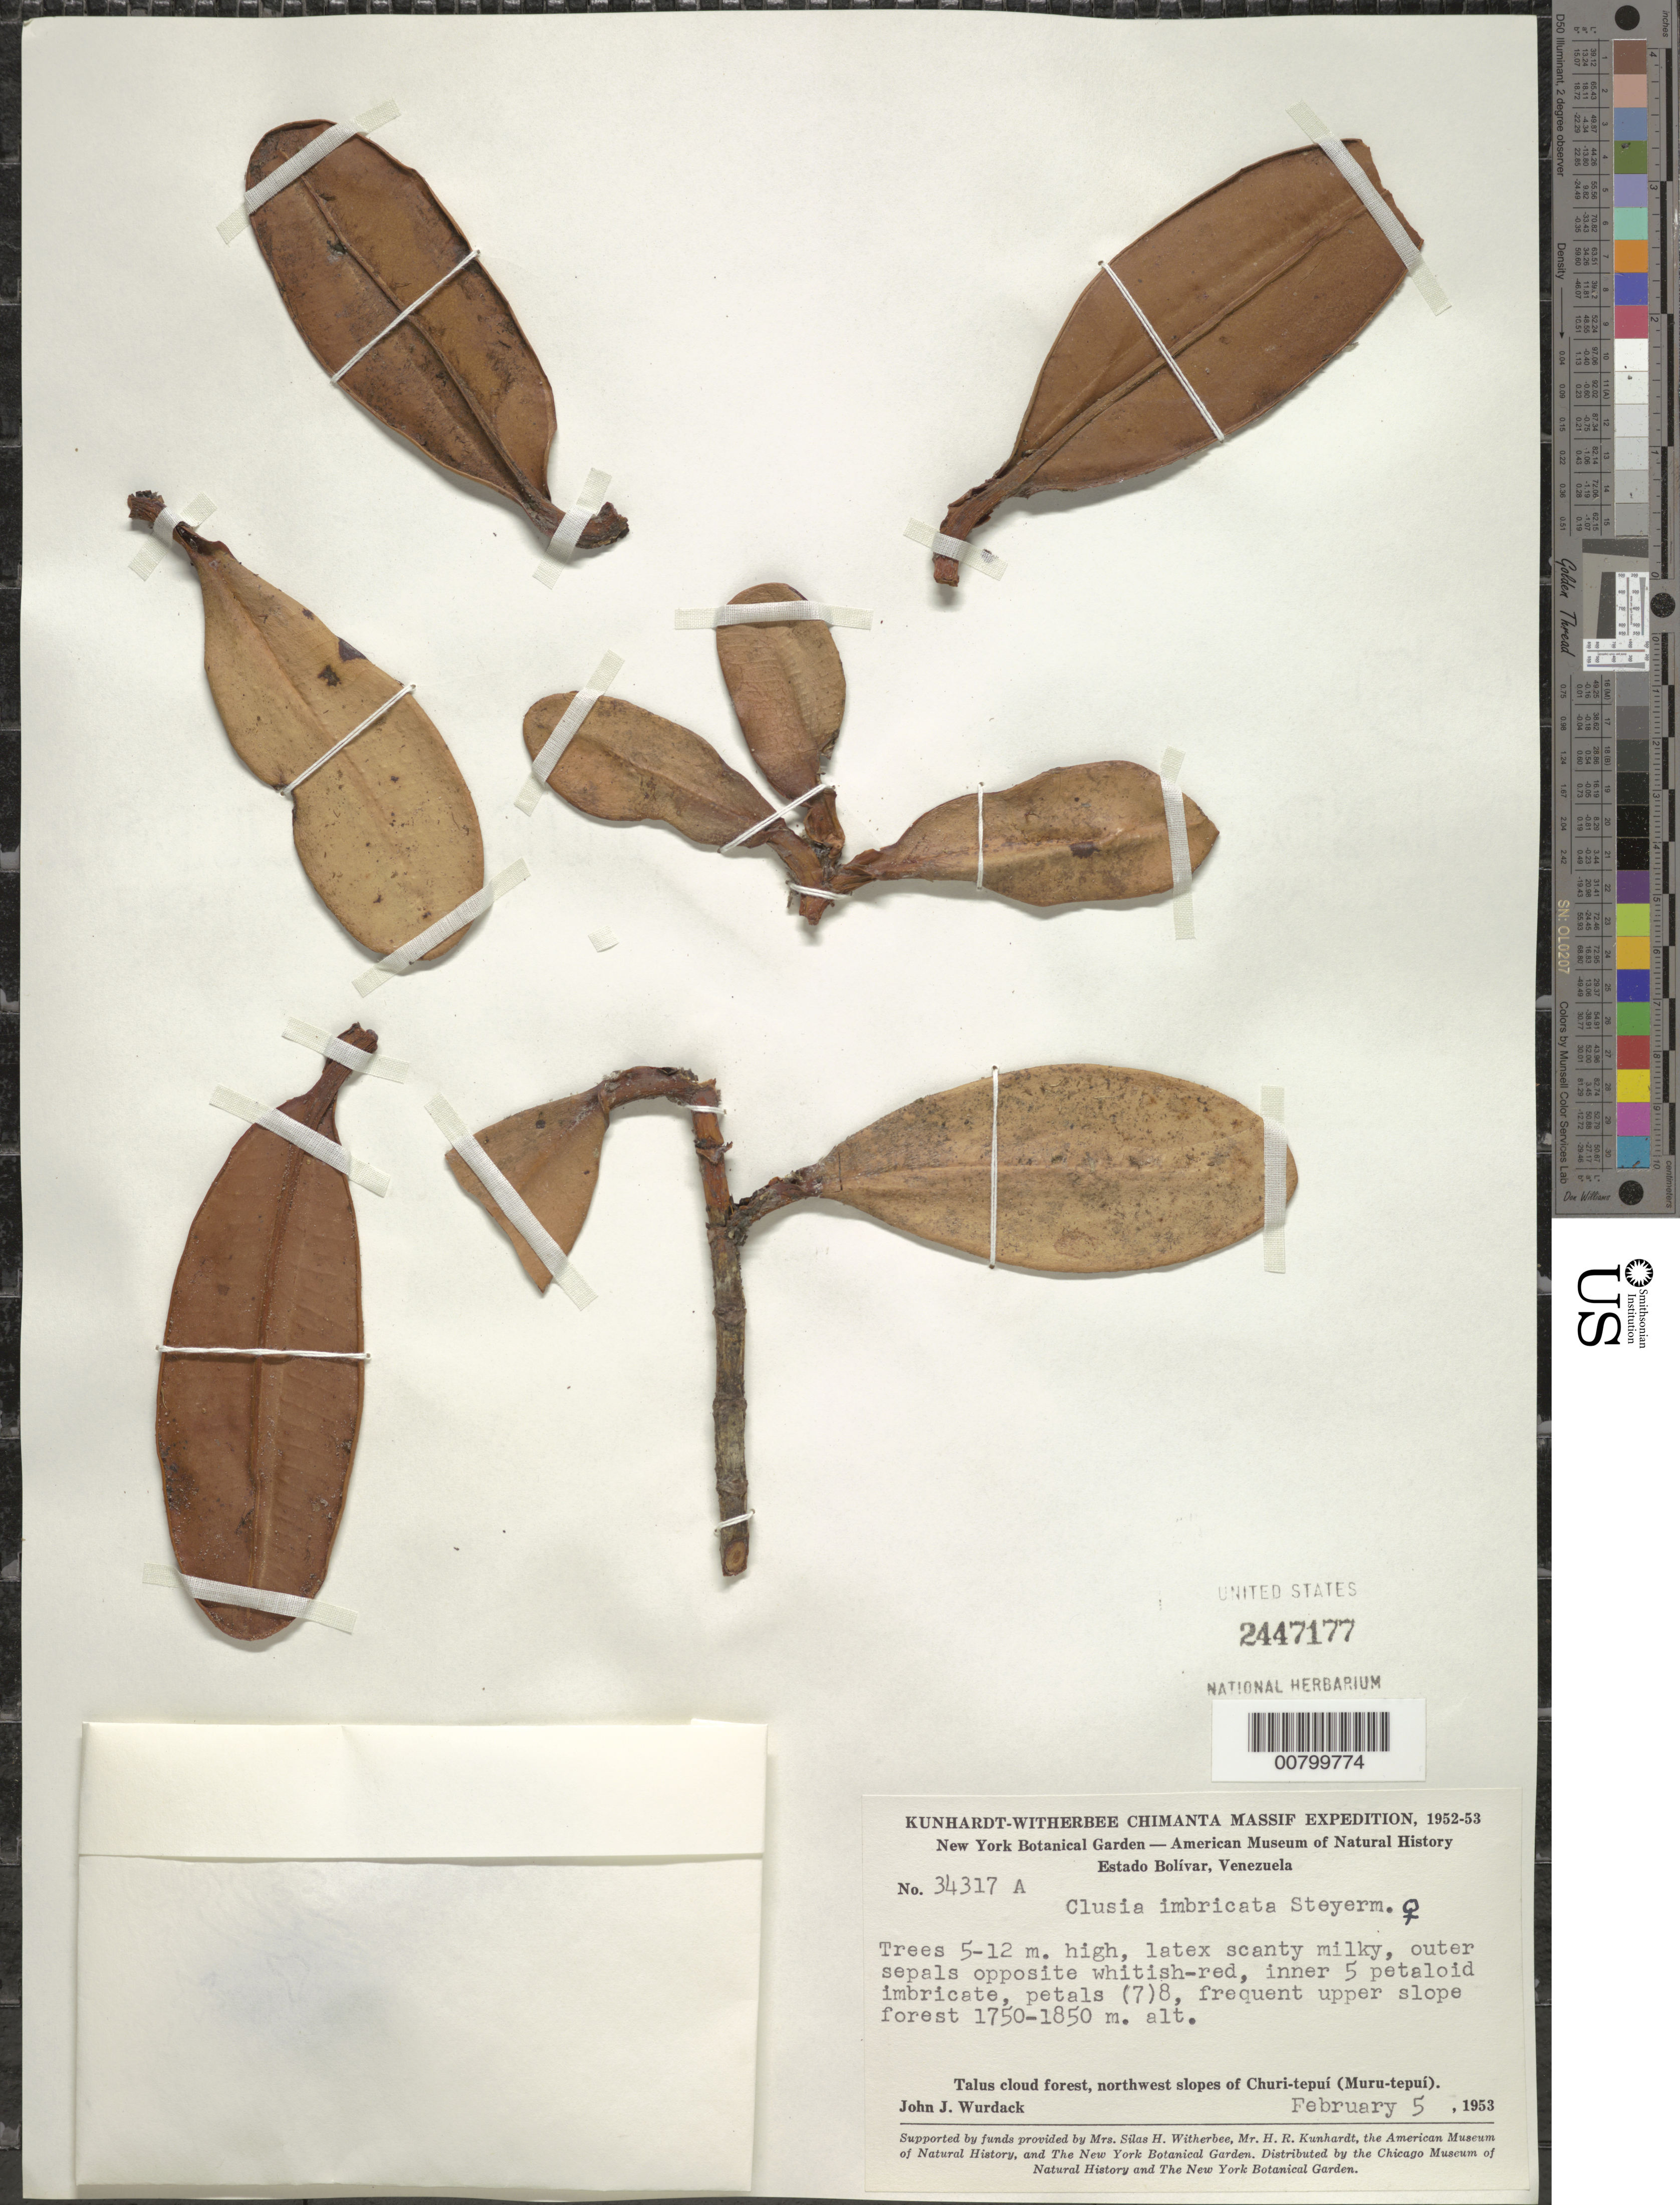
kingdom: Plantae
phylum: Tracheophyta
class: Magnoliopsida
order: Malpighiales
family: Clusiaceae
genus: Clusia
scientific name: Clusia imbricata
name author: Steyerm.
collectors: J. J. Wurdack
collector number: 34317 a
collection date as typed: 5-Feb-53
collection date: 1953-02-05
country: Venezuela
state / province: Bolívar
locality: Churi-tepuí (Muru-tepuí), NW of; between Camps 7-6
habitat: Talus cloud forest, upper slope forest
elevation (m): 1750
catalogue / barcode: US 2447177